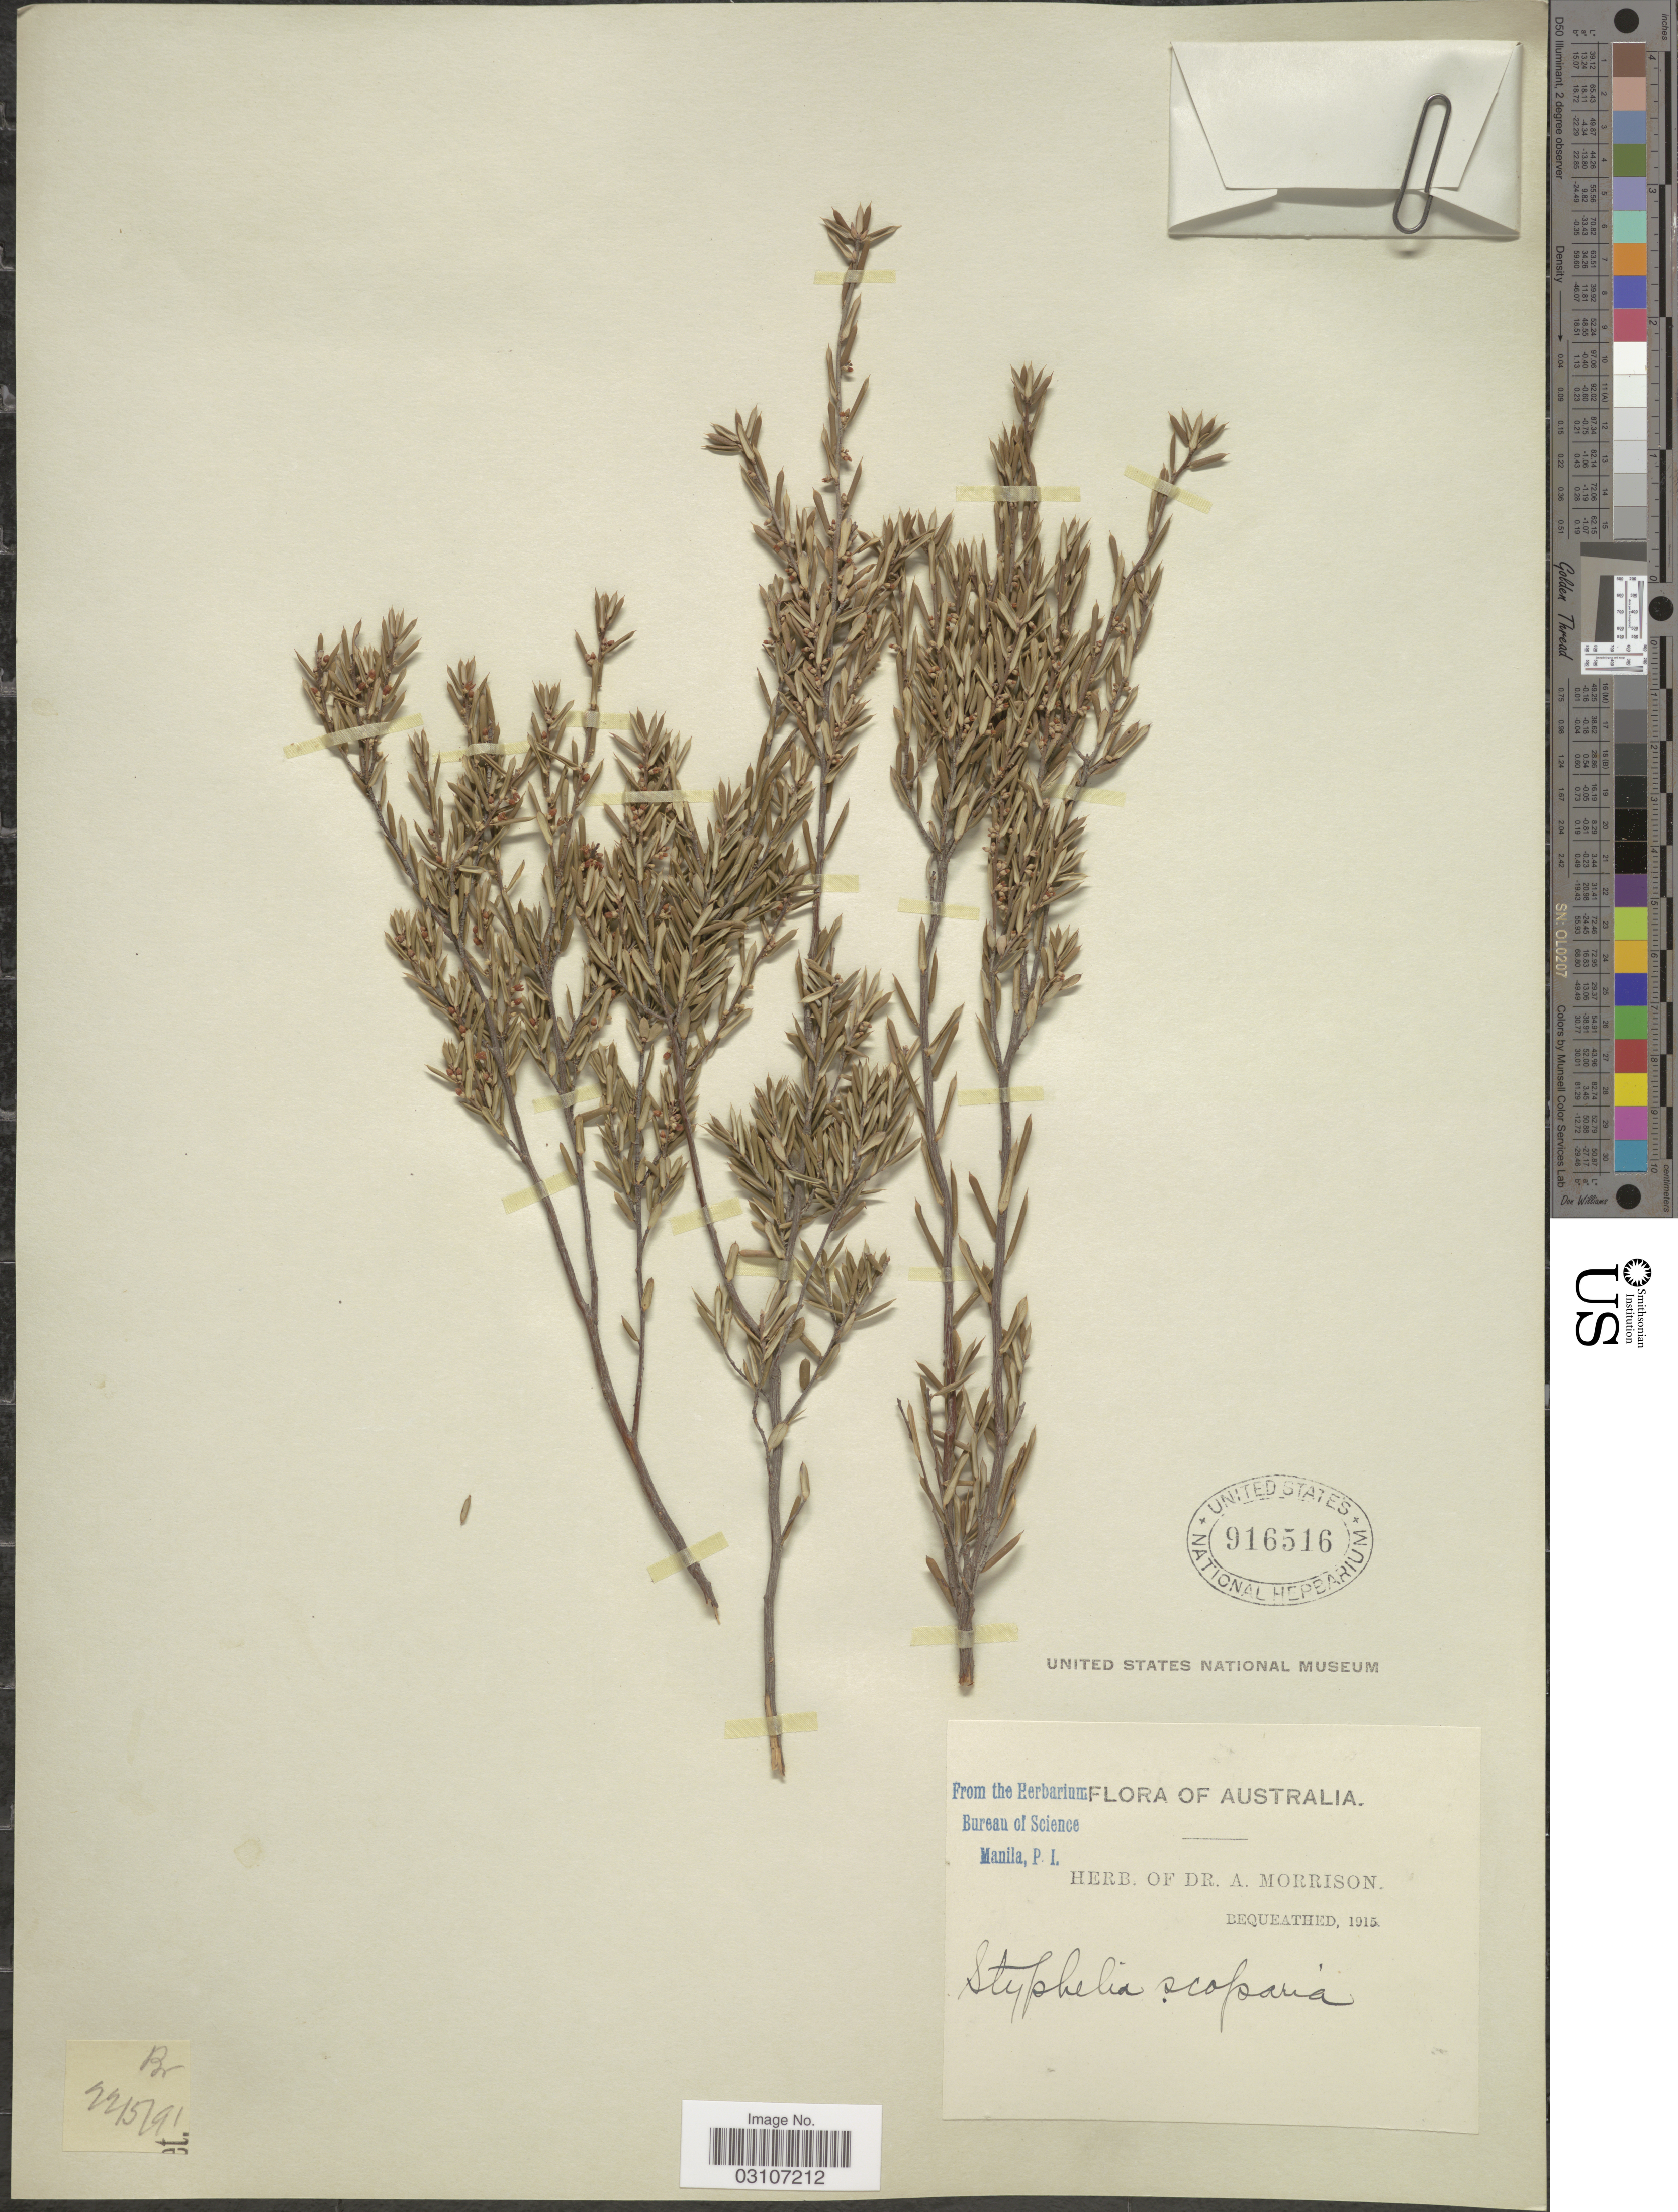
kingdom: Plantae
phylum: Tracheophyta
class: Magnoliopsida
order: Ericales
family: Ericaceae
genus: Monotoca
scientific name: Monotoca scoparia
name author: (Sm.) R. Br.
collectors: ex herb. Dr. A. Morrison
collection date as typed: Transcribed d/m/y: 22/5/91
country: Australia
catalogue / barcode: US 916516